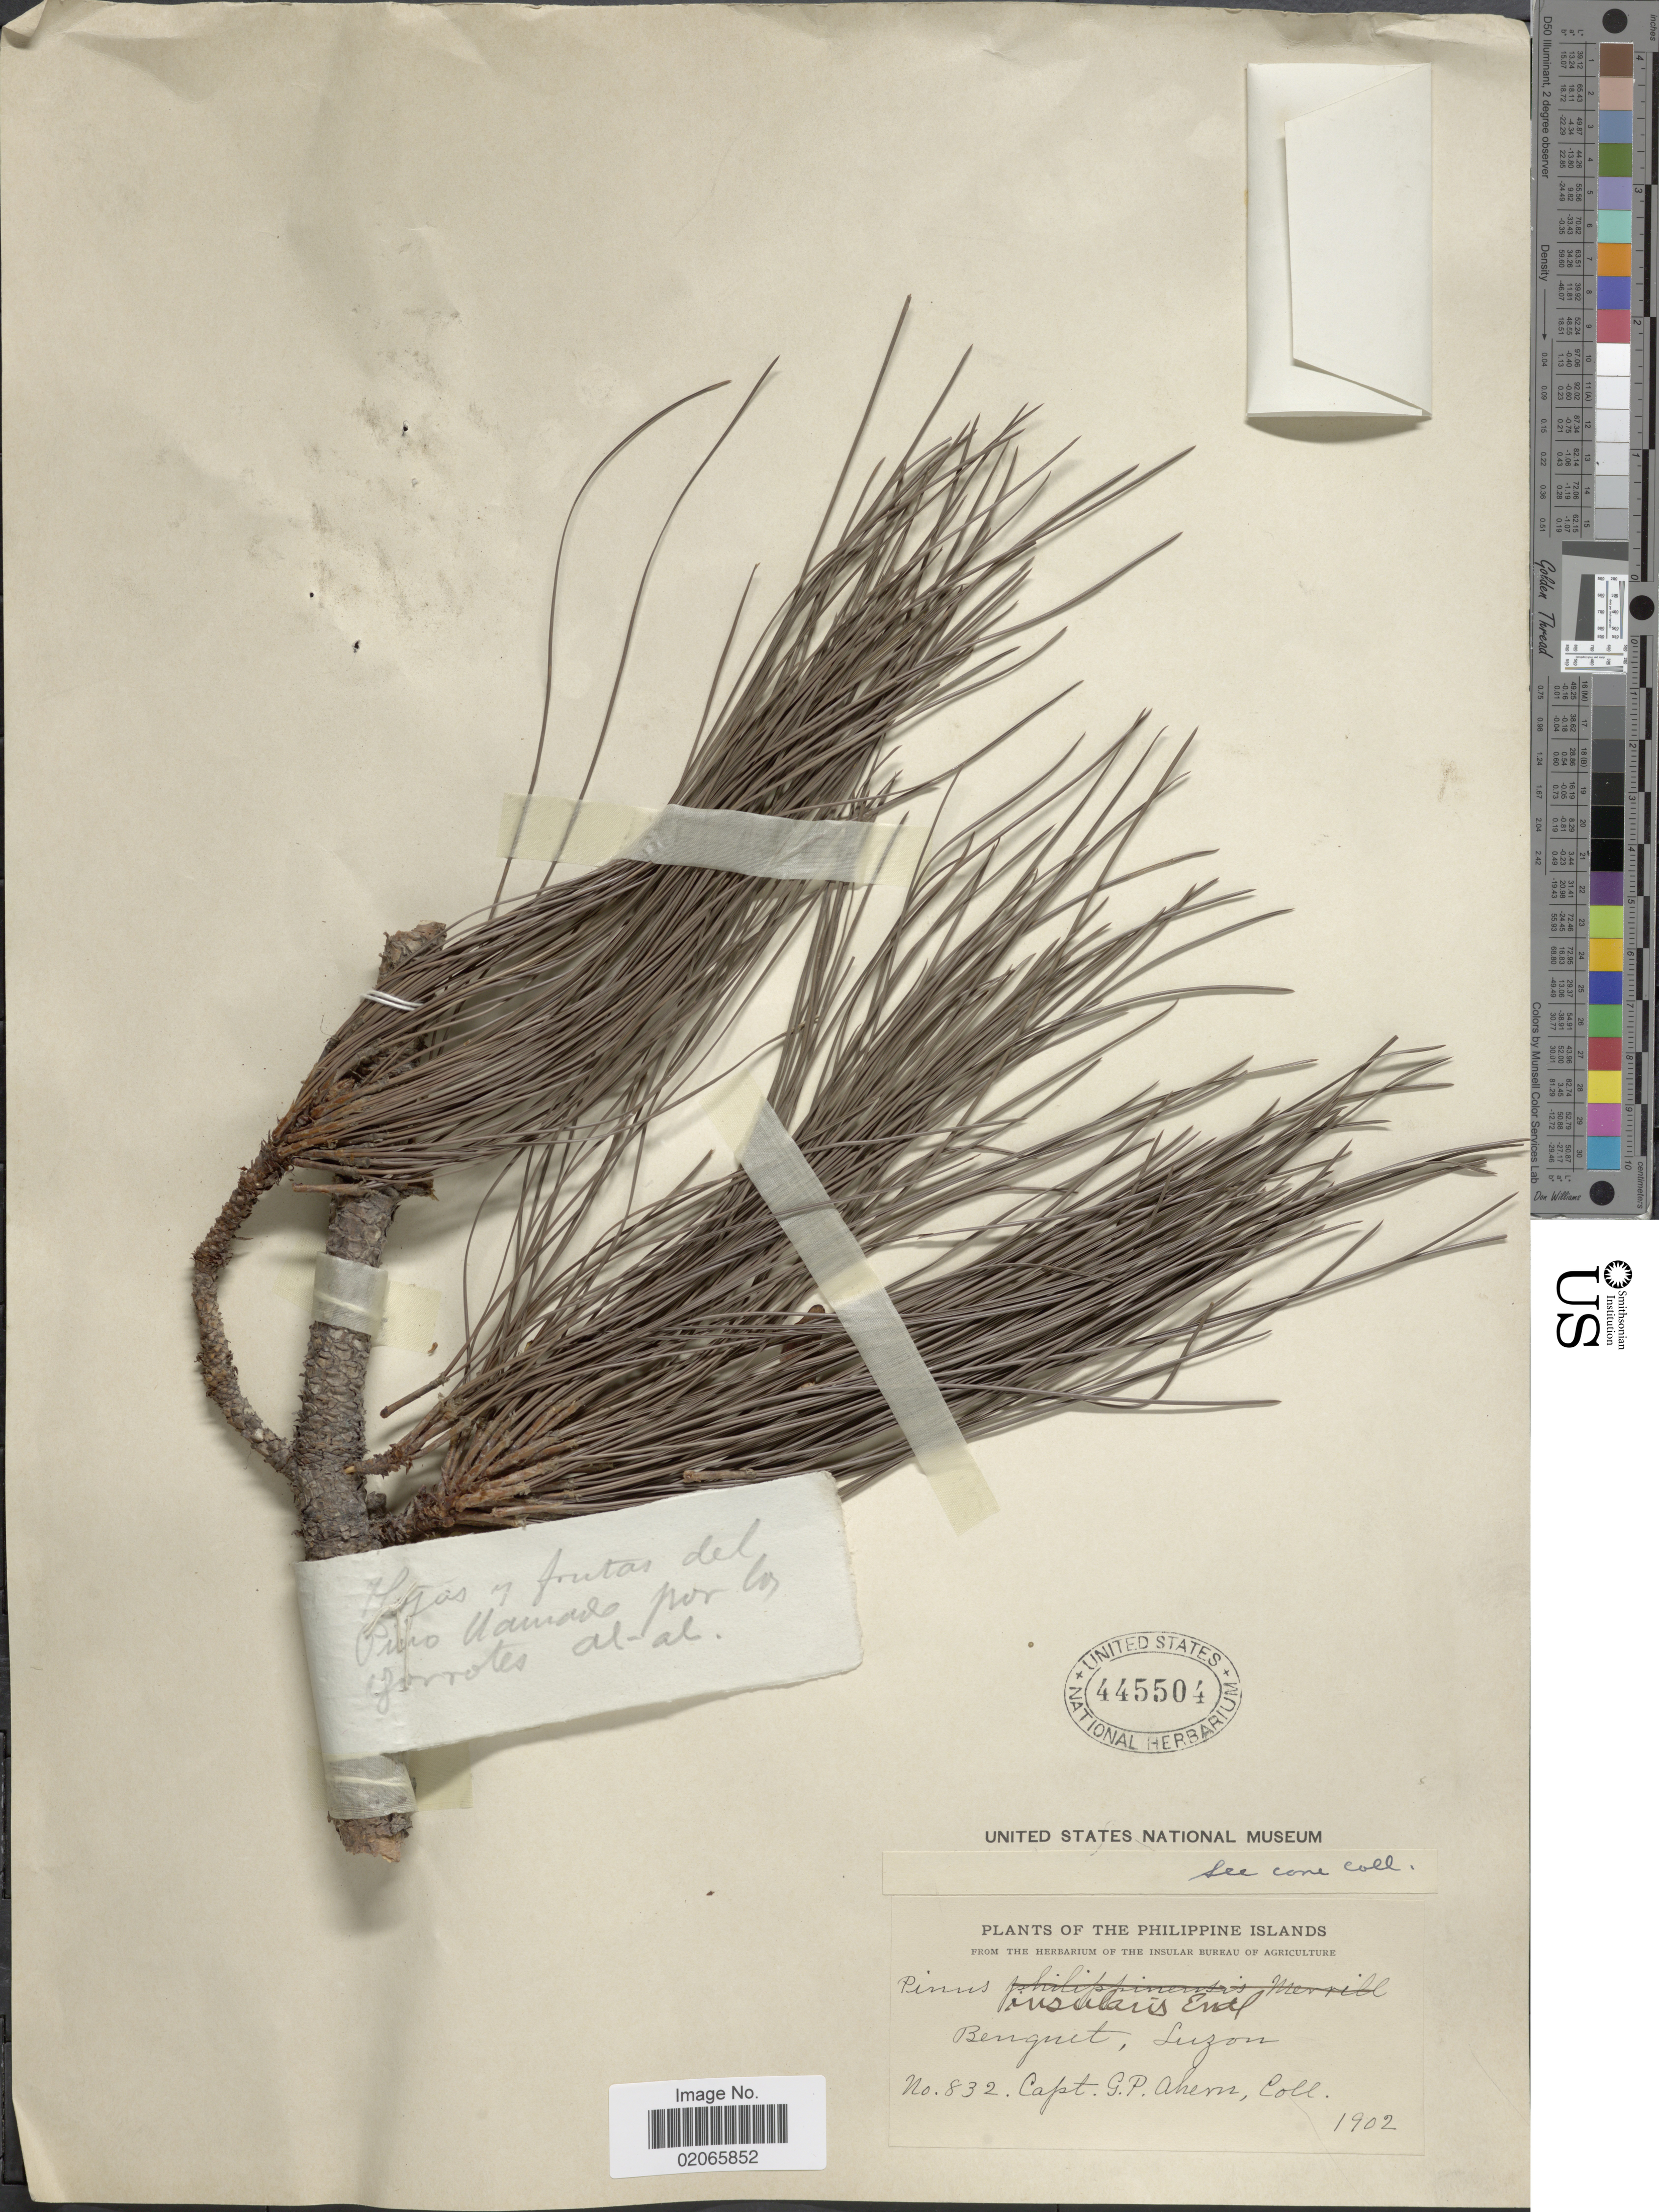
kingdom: Plantae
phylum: Tracheophyta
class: Pinopsida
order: Pinales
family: Pinaceae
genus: Pinus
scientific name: Pinus insularis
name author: Endl.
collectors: G. Ahern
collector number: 832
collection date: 1902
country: Philippines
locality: The Philippine Islands. Benguet, Luzon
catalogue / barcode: US 445504